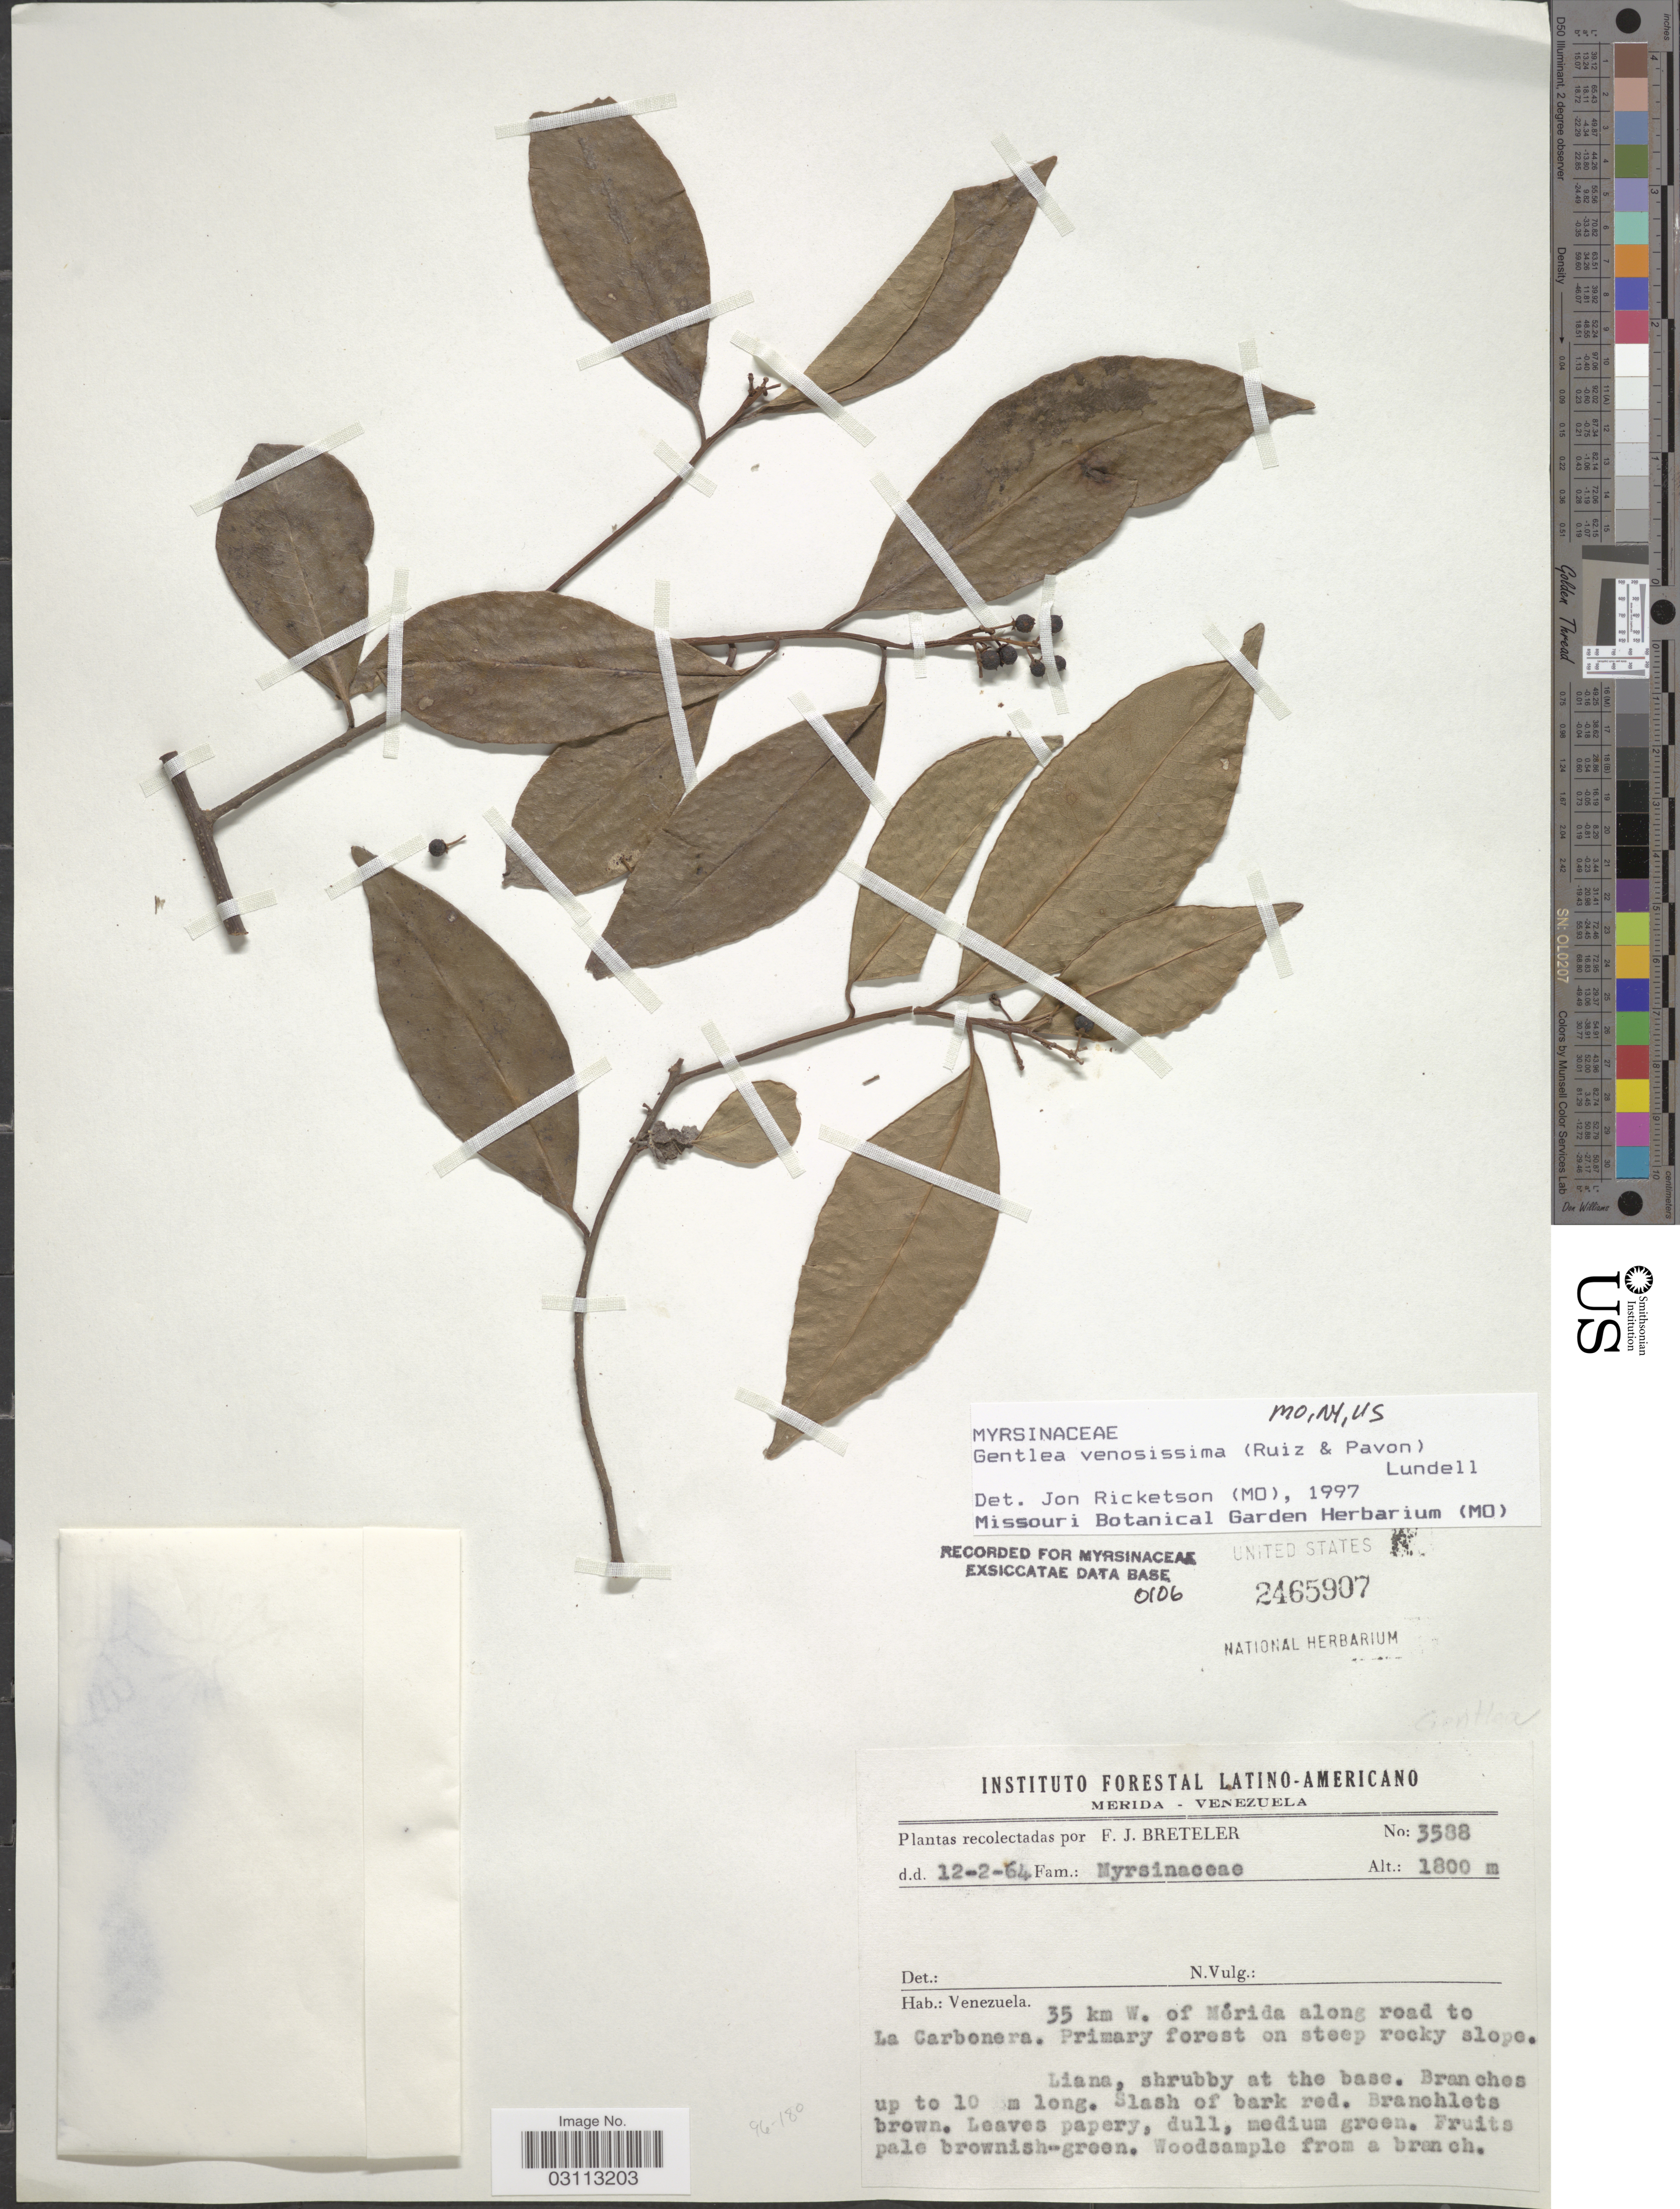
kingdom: Plantae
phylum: Tracheophyta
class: Magnoliopsida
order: Ericales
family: Primulaceae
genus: Gentlea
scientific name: Gentlea venosissima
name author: (Ruiz & Pav.) Lundell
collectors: F. J. Breteler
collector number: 3588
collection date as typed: Transcribed d/m/y: 12/2/64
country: Venezuela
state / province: Mérida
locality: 35 km W. of Mérida along road to La Carbonera.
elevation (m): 1800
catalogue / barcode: US 2465907